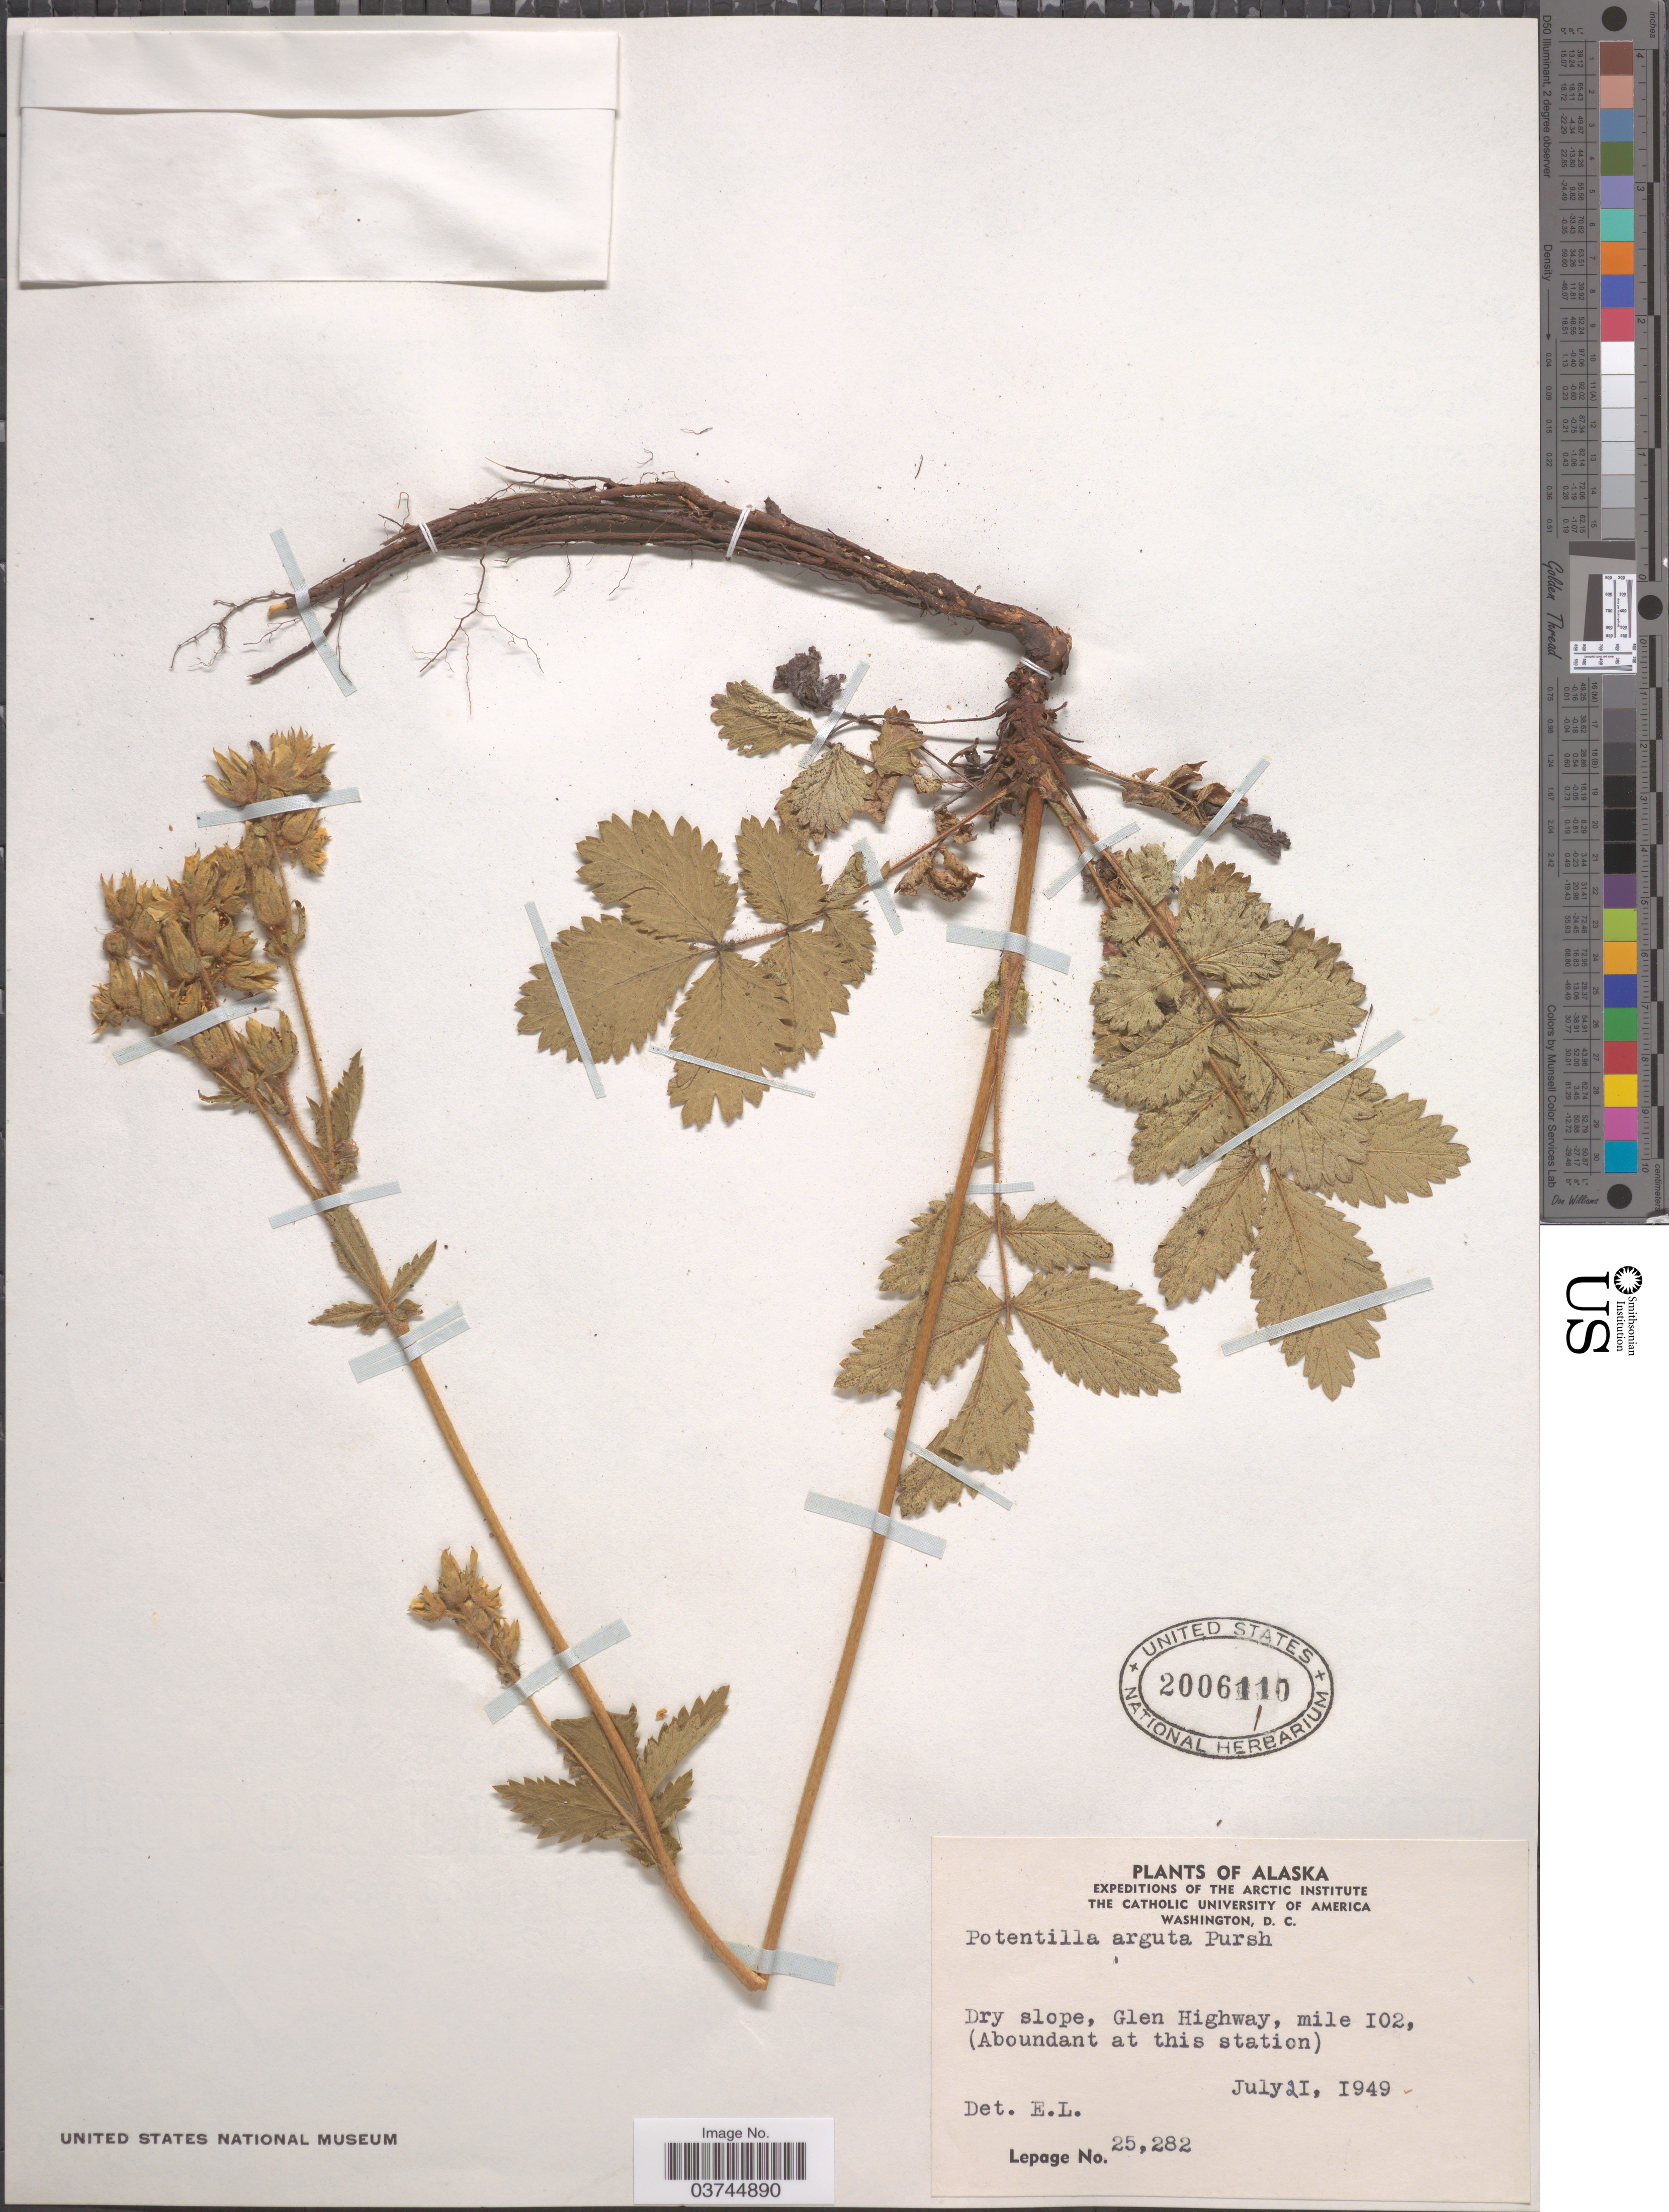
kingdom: Plantae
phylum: Tracheophyta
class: Magnoliopsida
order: Rosales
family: Rosaceae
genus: Drymocallis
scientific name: Drymocallis sp.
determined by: Strong, Mark T., (BOT), Smithsonian Institution - National Museum of Natural History (UNITED STATES)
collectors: -. LePage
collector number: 25282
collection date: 1949-07-21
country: United States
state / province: Alaska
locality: Glen Highway, mile 102, (Aboundant at this station).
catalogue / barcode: US 2006110